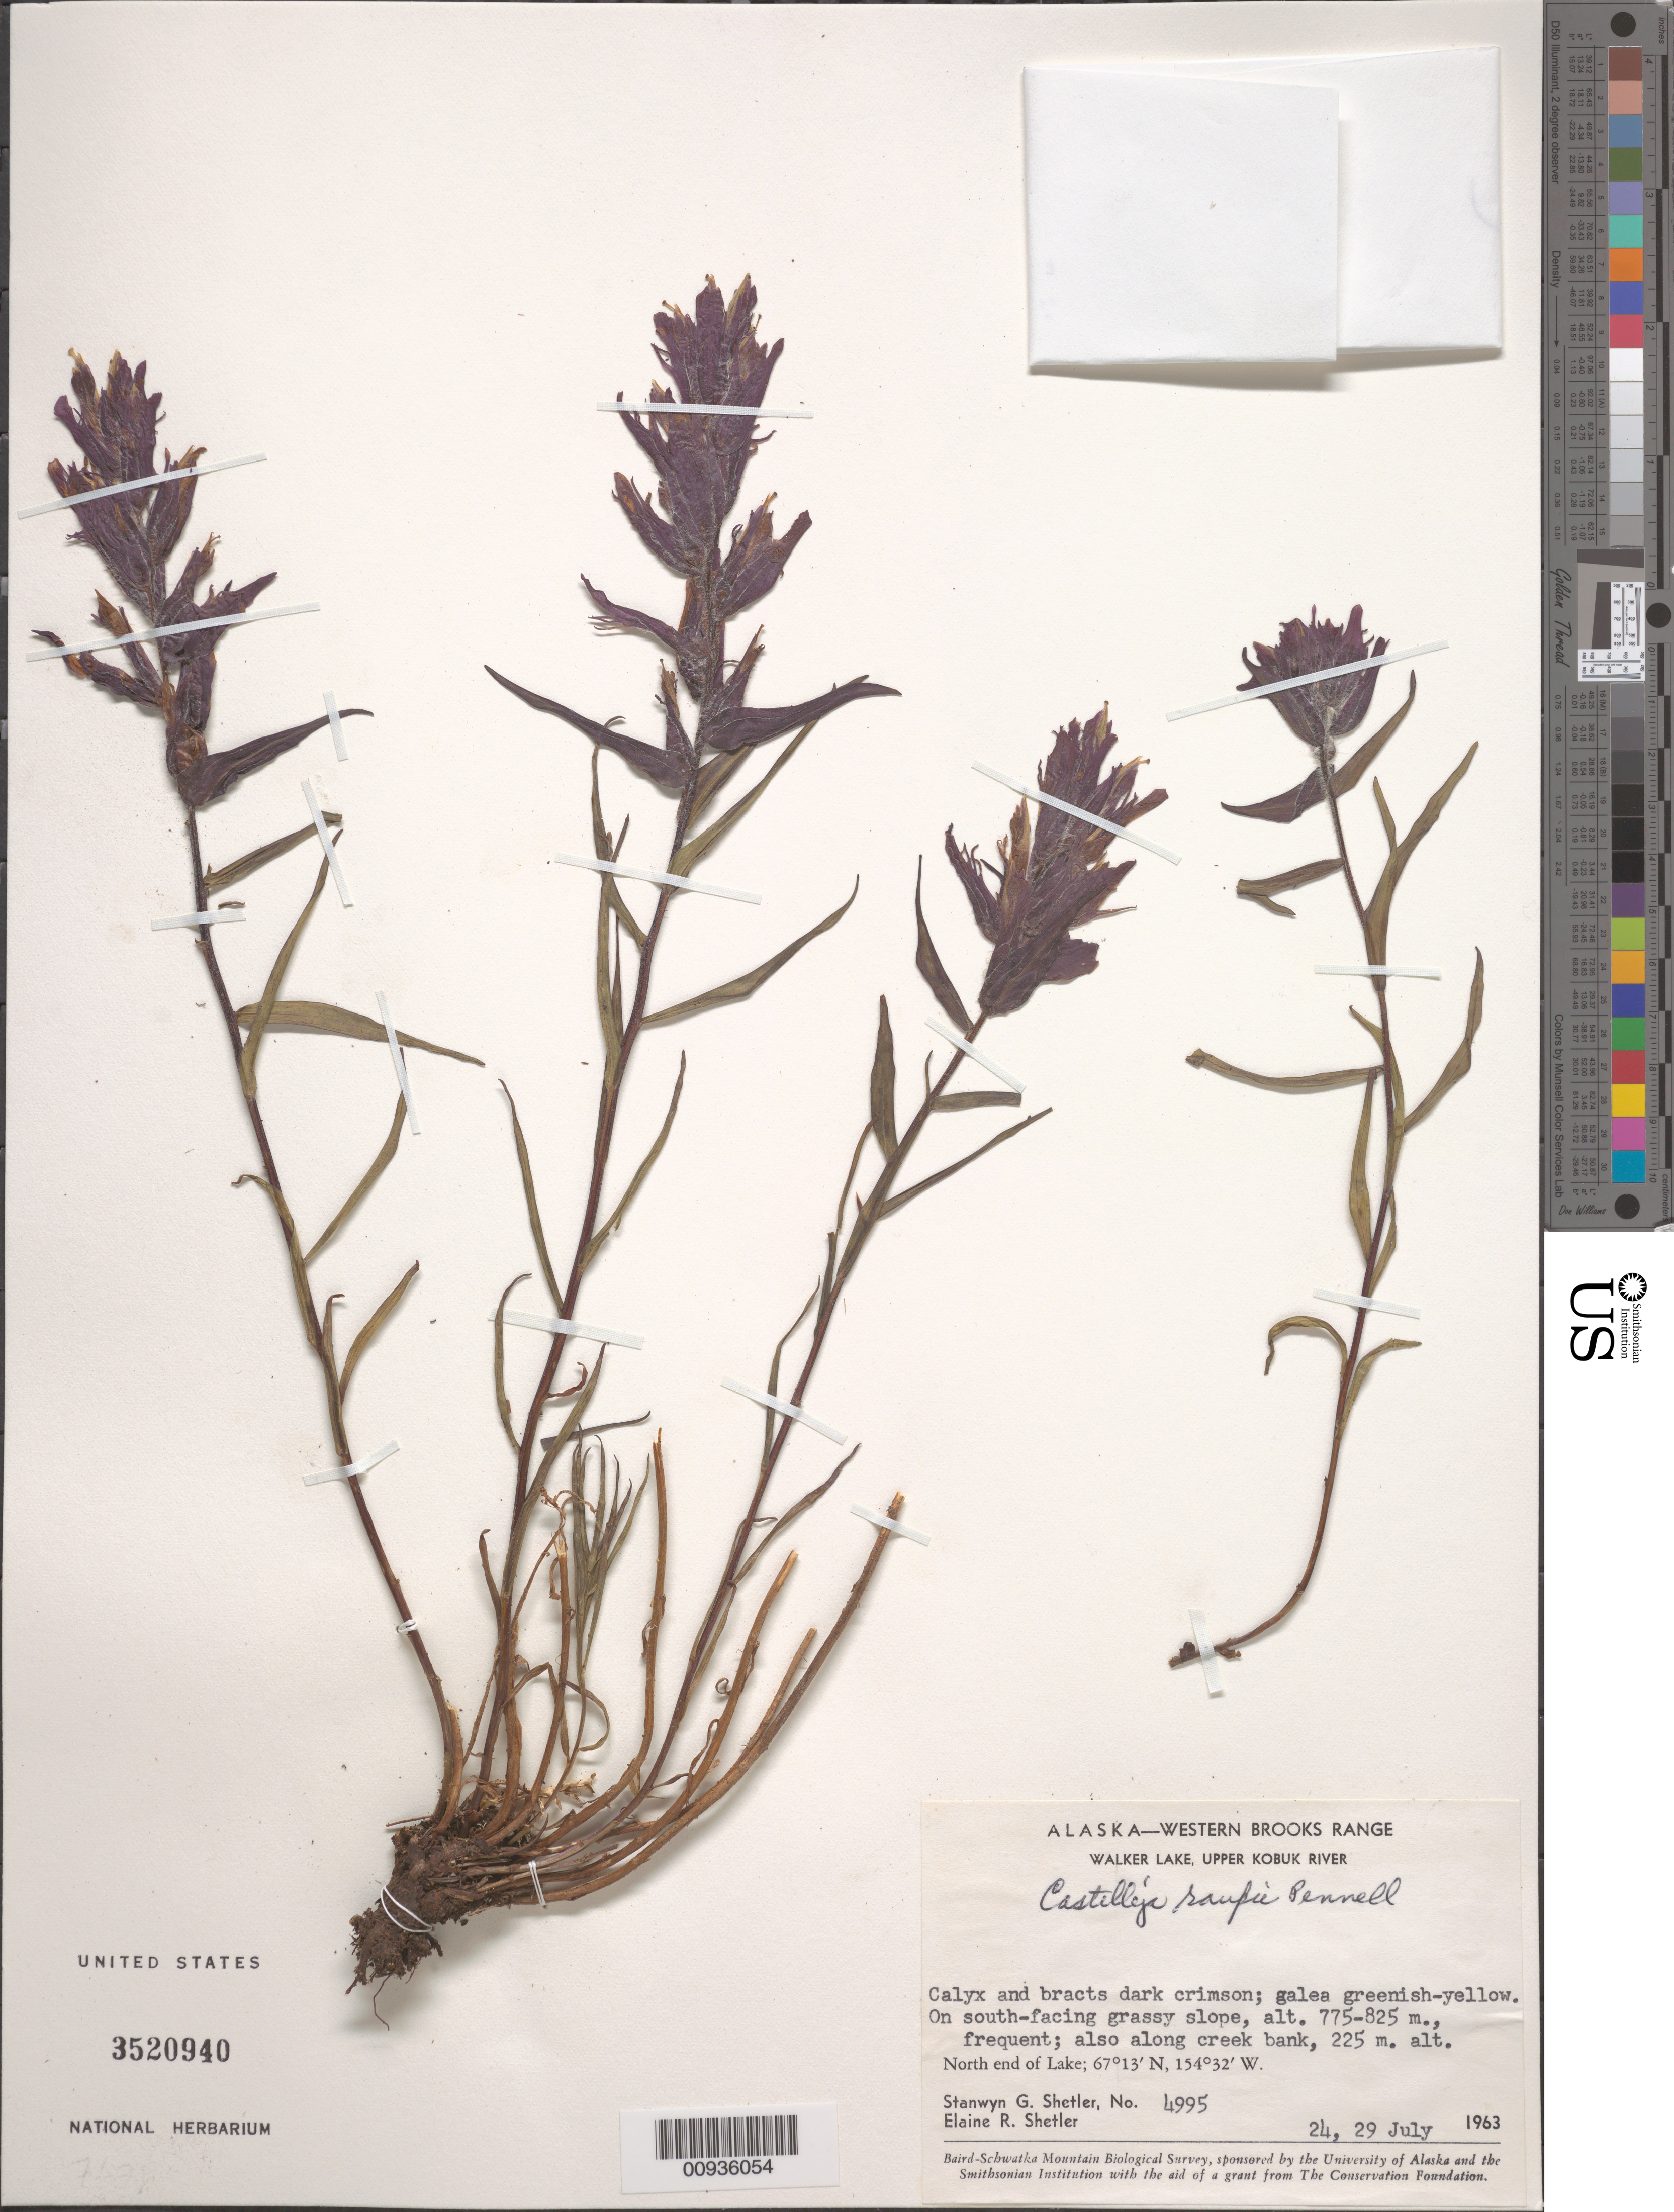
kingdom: Plantae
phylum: Tracheophyta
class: Magnoliopsida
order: Lamiales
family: Orobanchaceae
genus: Castilleja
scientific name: Castilleja raupii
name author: Pennell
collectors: S. Shetler & E. R. Shetler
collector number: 4995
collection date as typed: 24 Jul 1963 and 29 Jul 1963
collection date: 1963-07-24,1963-07-29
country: United States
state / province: Alaska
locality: North end of Walker Lake. Western Brooks Range, Upper Kobuk River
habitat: On south-facing grassy slope; also along creek bank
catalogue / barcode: US 3520940